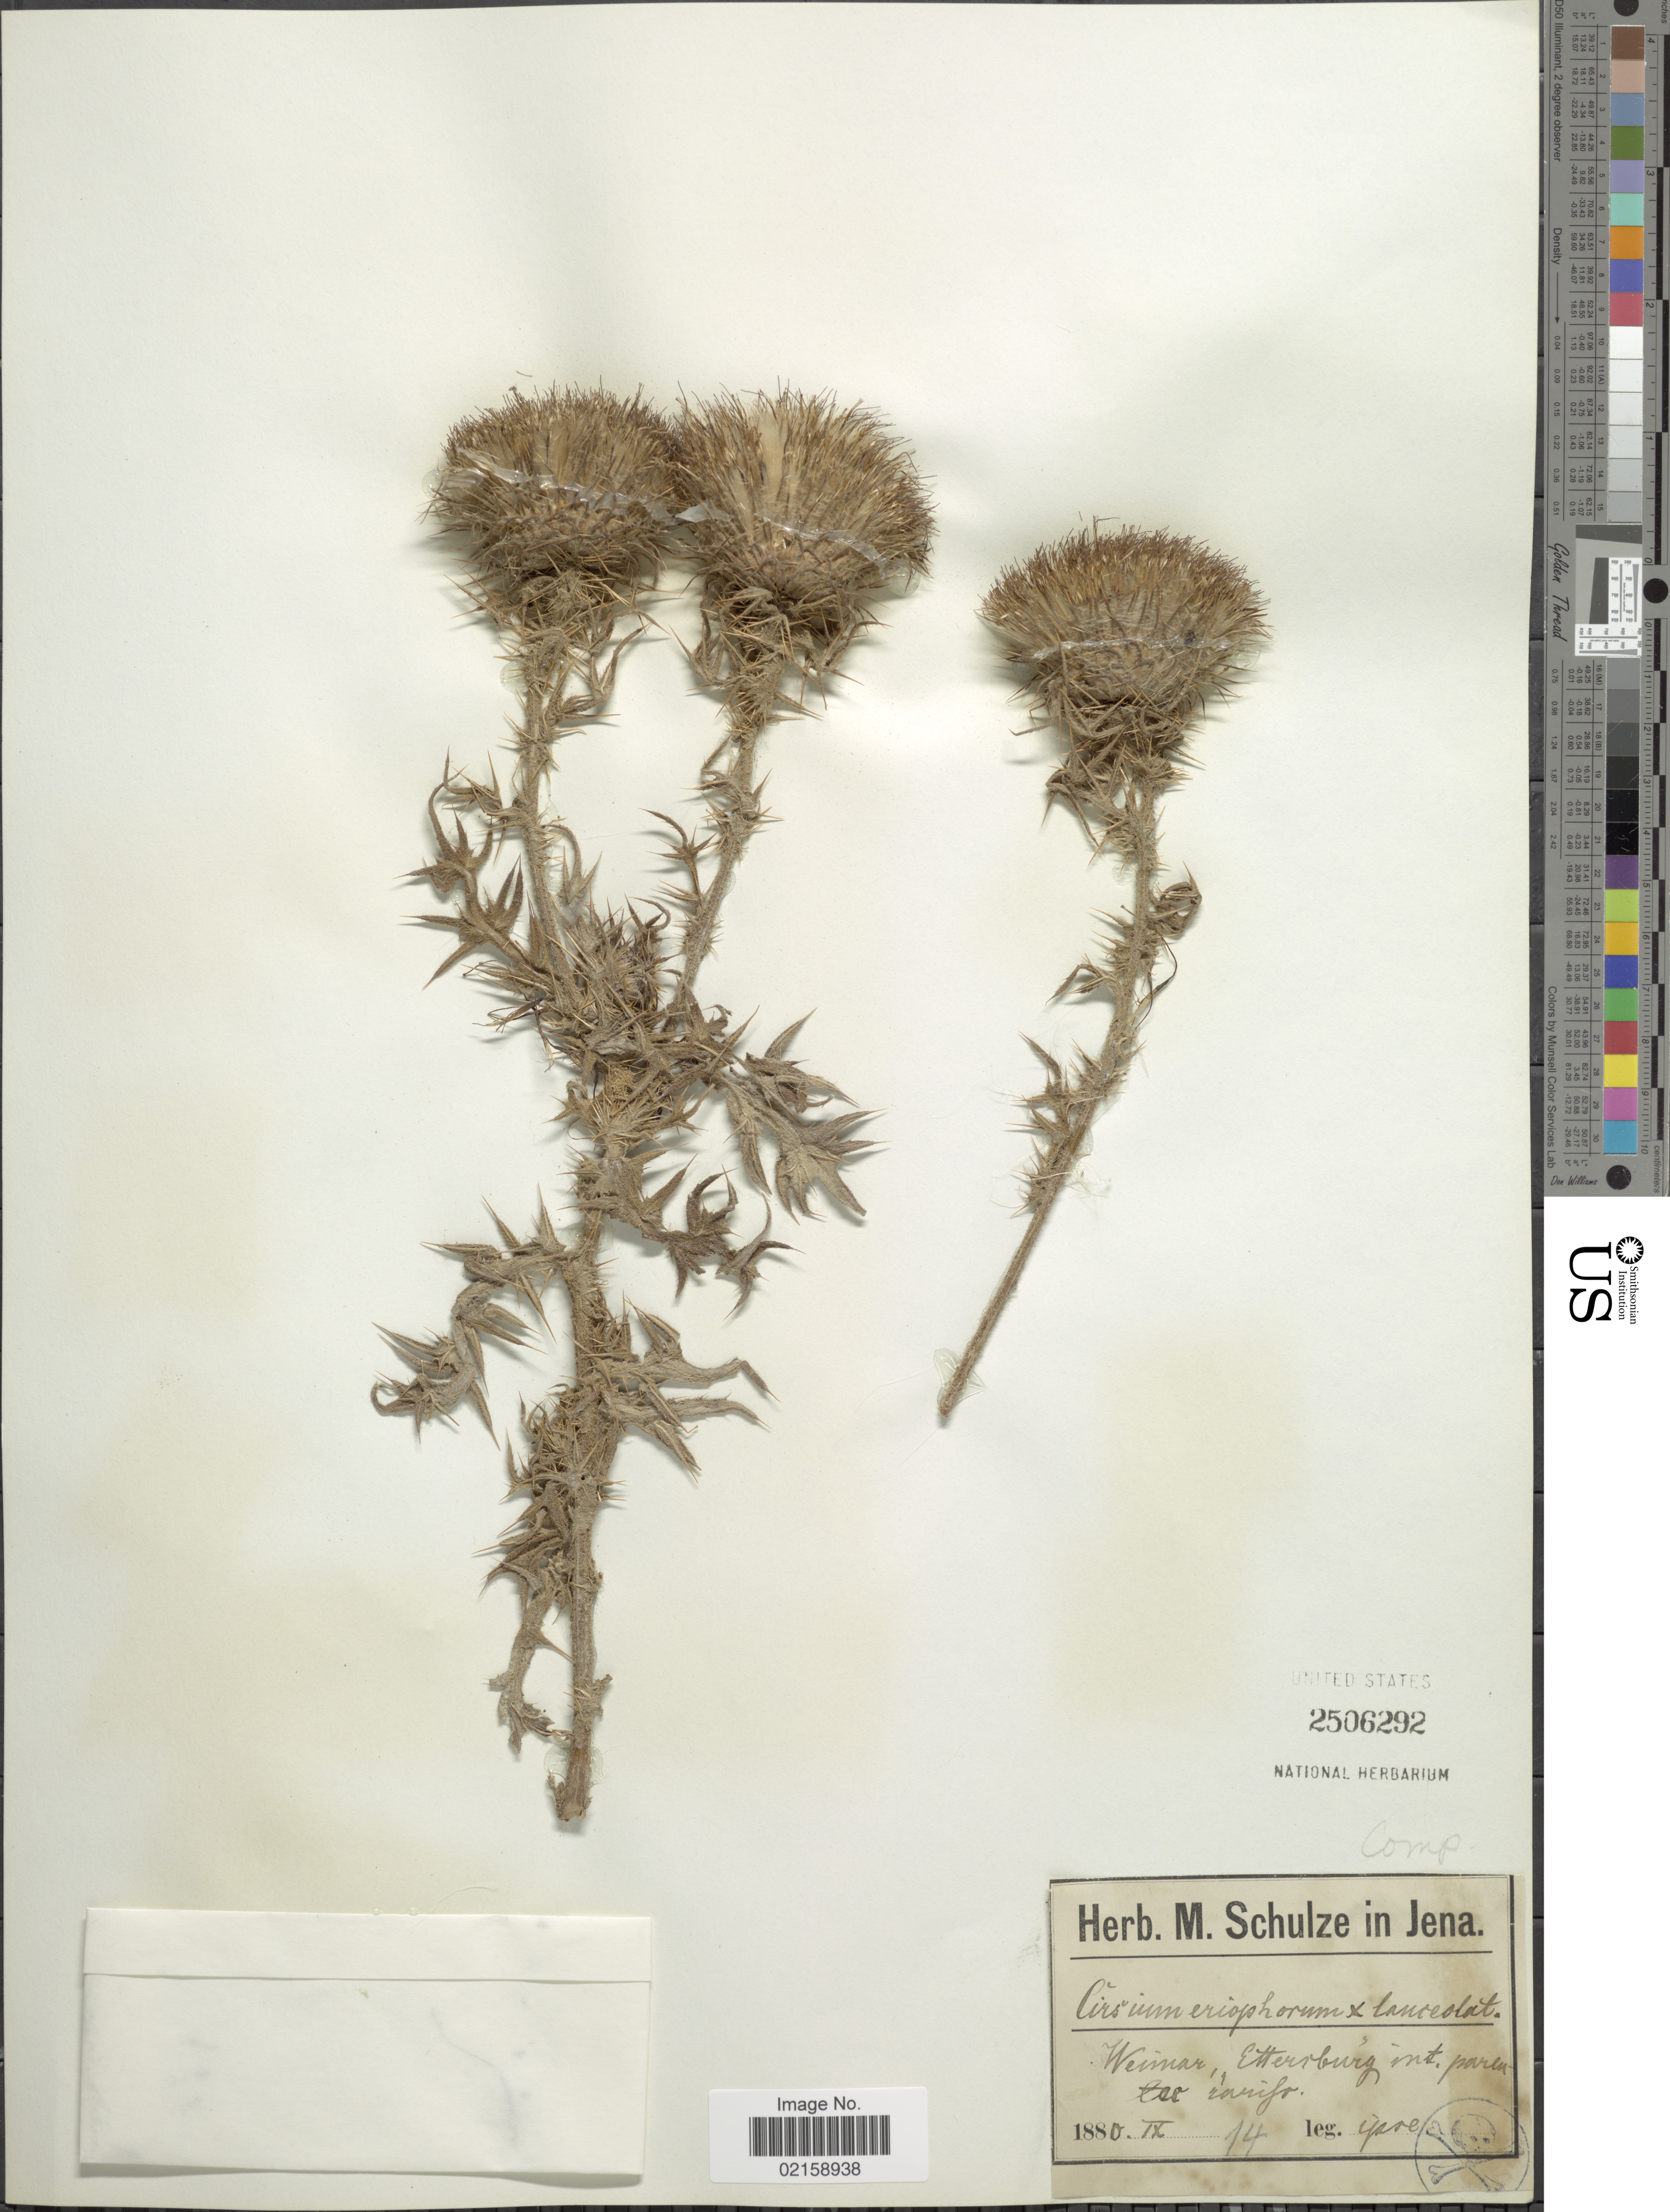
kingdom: Plantae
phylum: Tracheophyta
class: Magnoliopsida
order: Asterales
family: Asteraceae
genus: Cirsium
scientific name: Cirsium eriophorum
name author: (L.) Scop.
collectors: M. Schulze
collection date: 1880-09-14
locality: Weimar, Etterburg int. parlaranifo. [interpreted]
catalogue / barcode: US 2506292